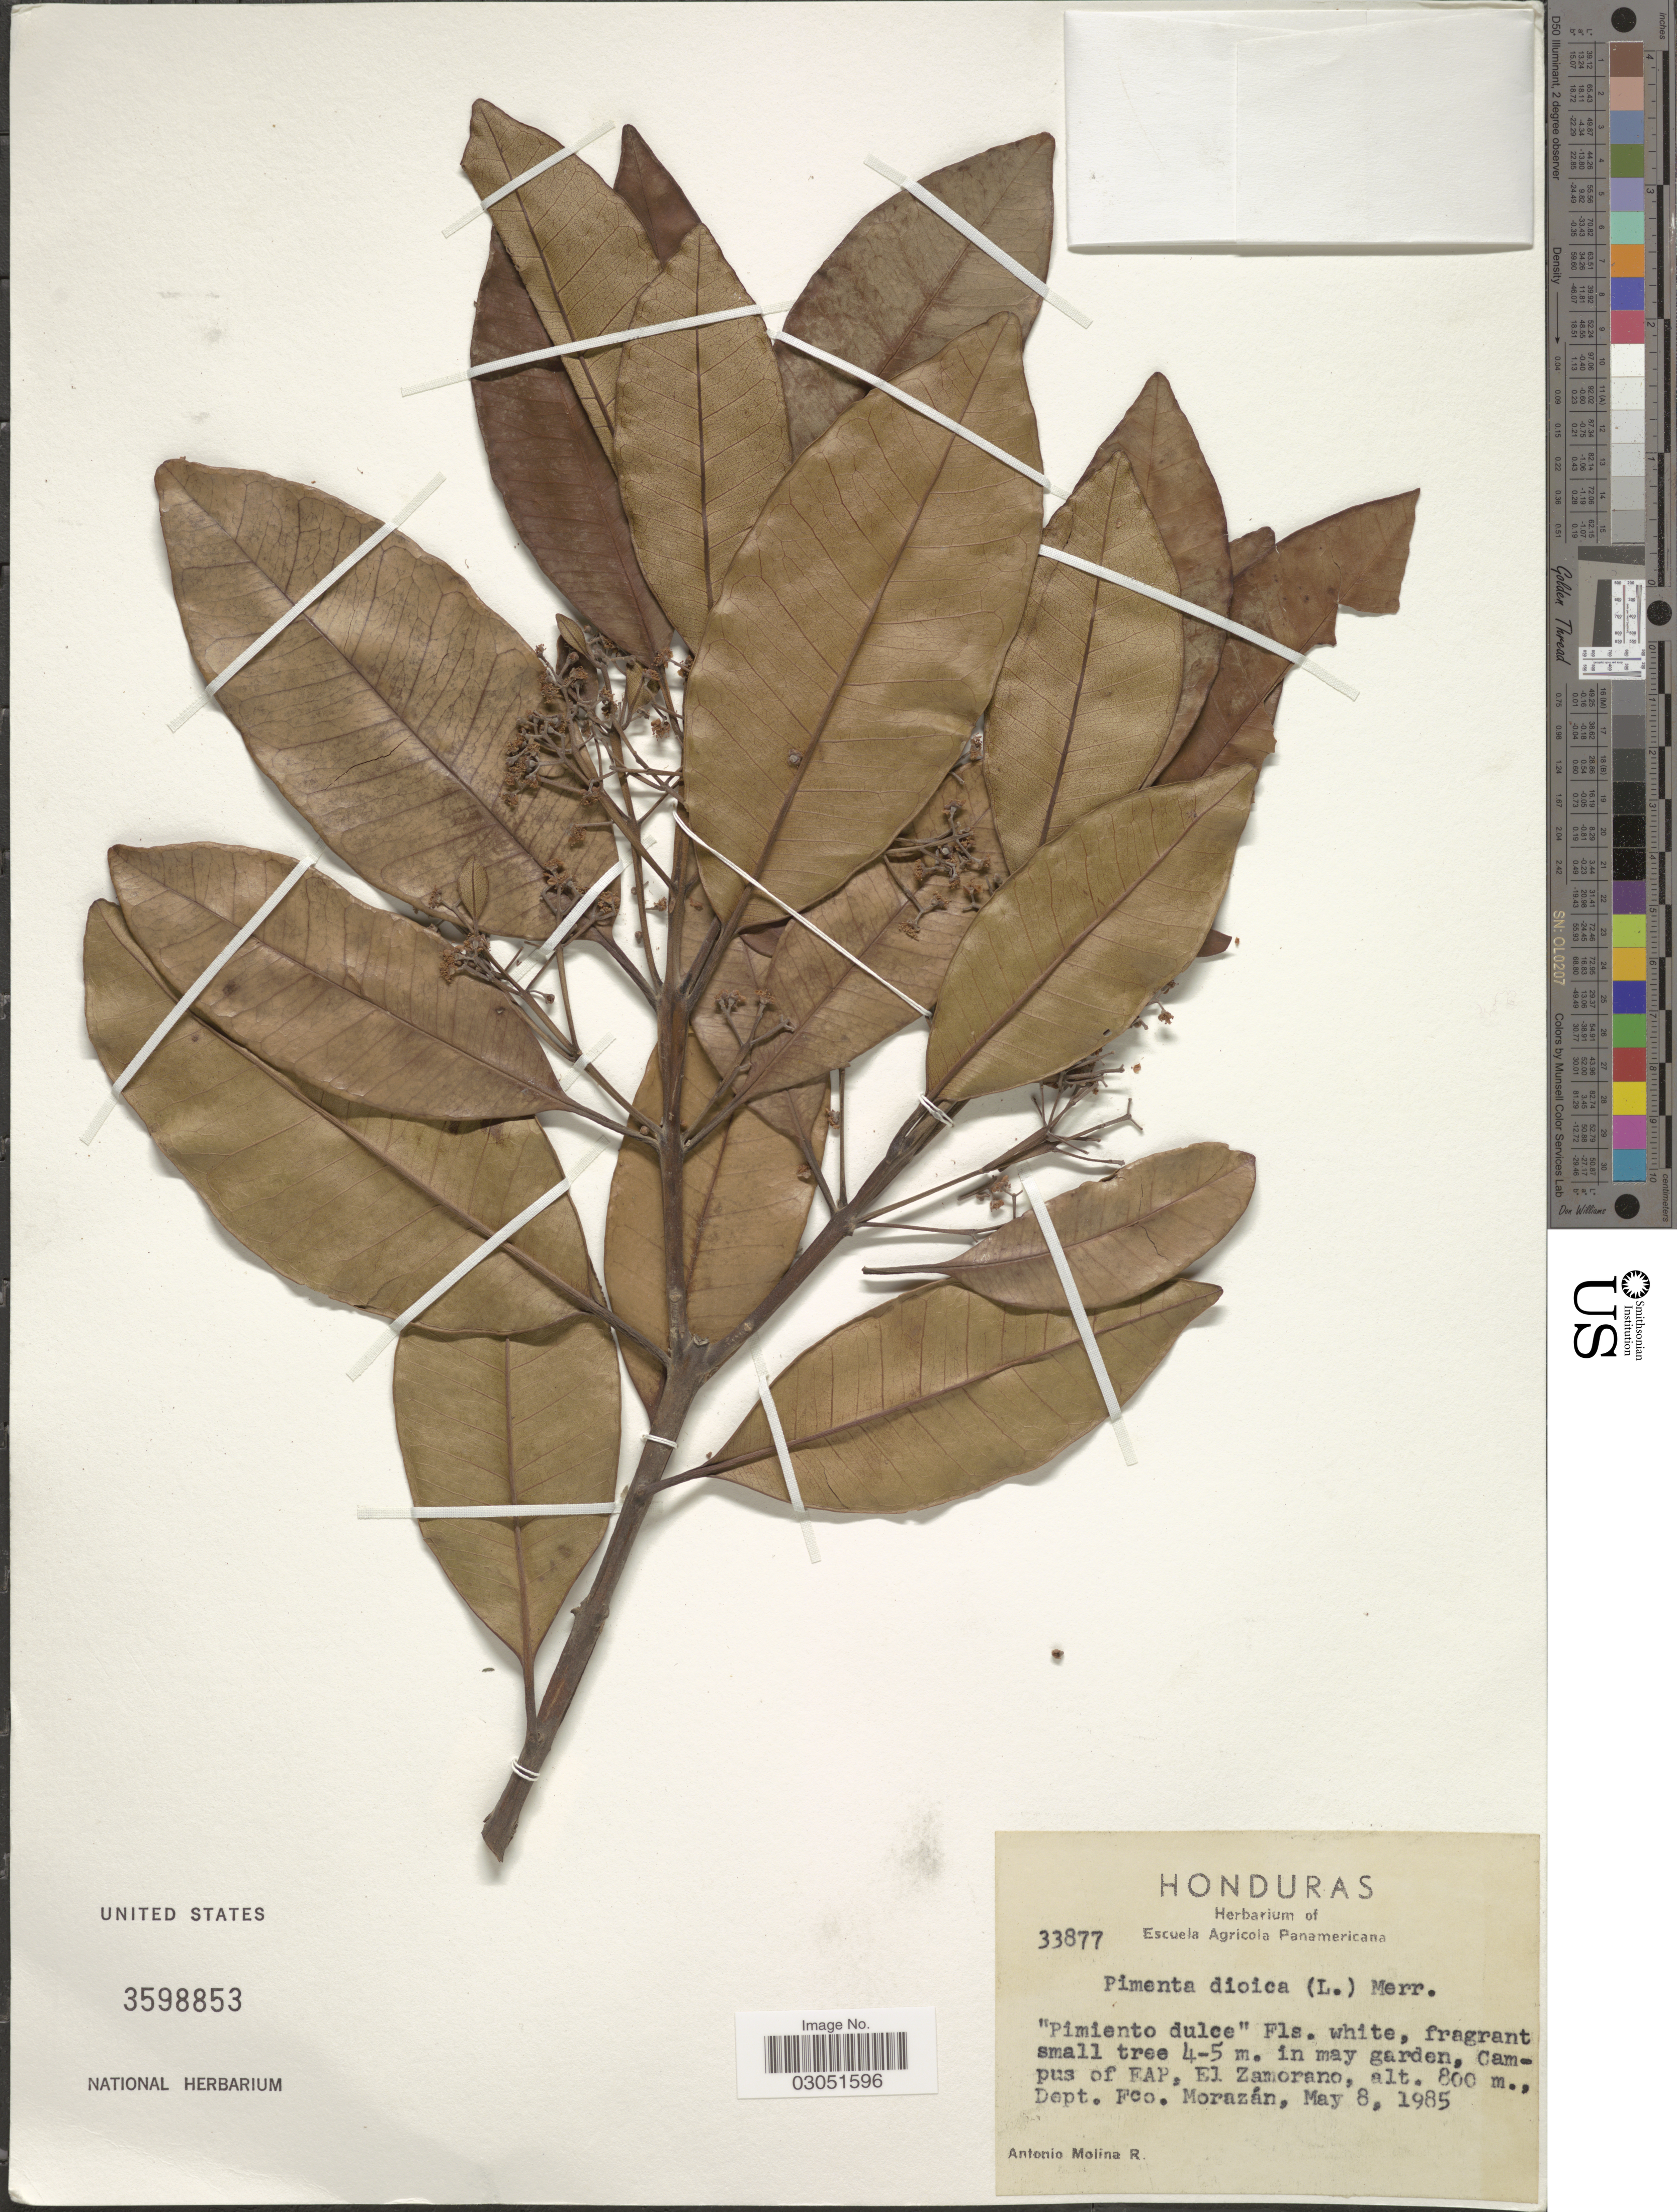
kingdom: Plantae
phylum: Tracheophyta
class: Magnoliopsida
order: Myrtales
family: Myrtaceae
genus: Pimenta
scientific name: Pimenta dioica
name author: (L.) Merr.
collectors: A. Molina R.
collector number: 33877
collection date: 1985-05-08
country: Honduras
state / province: Fco. Morazán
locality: In may garden, Campus of EAP, El Zamorano, Dept. Fco. Morazán.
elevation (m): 800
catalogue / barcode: US 3598853